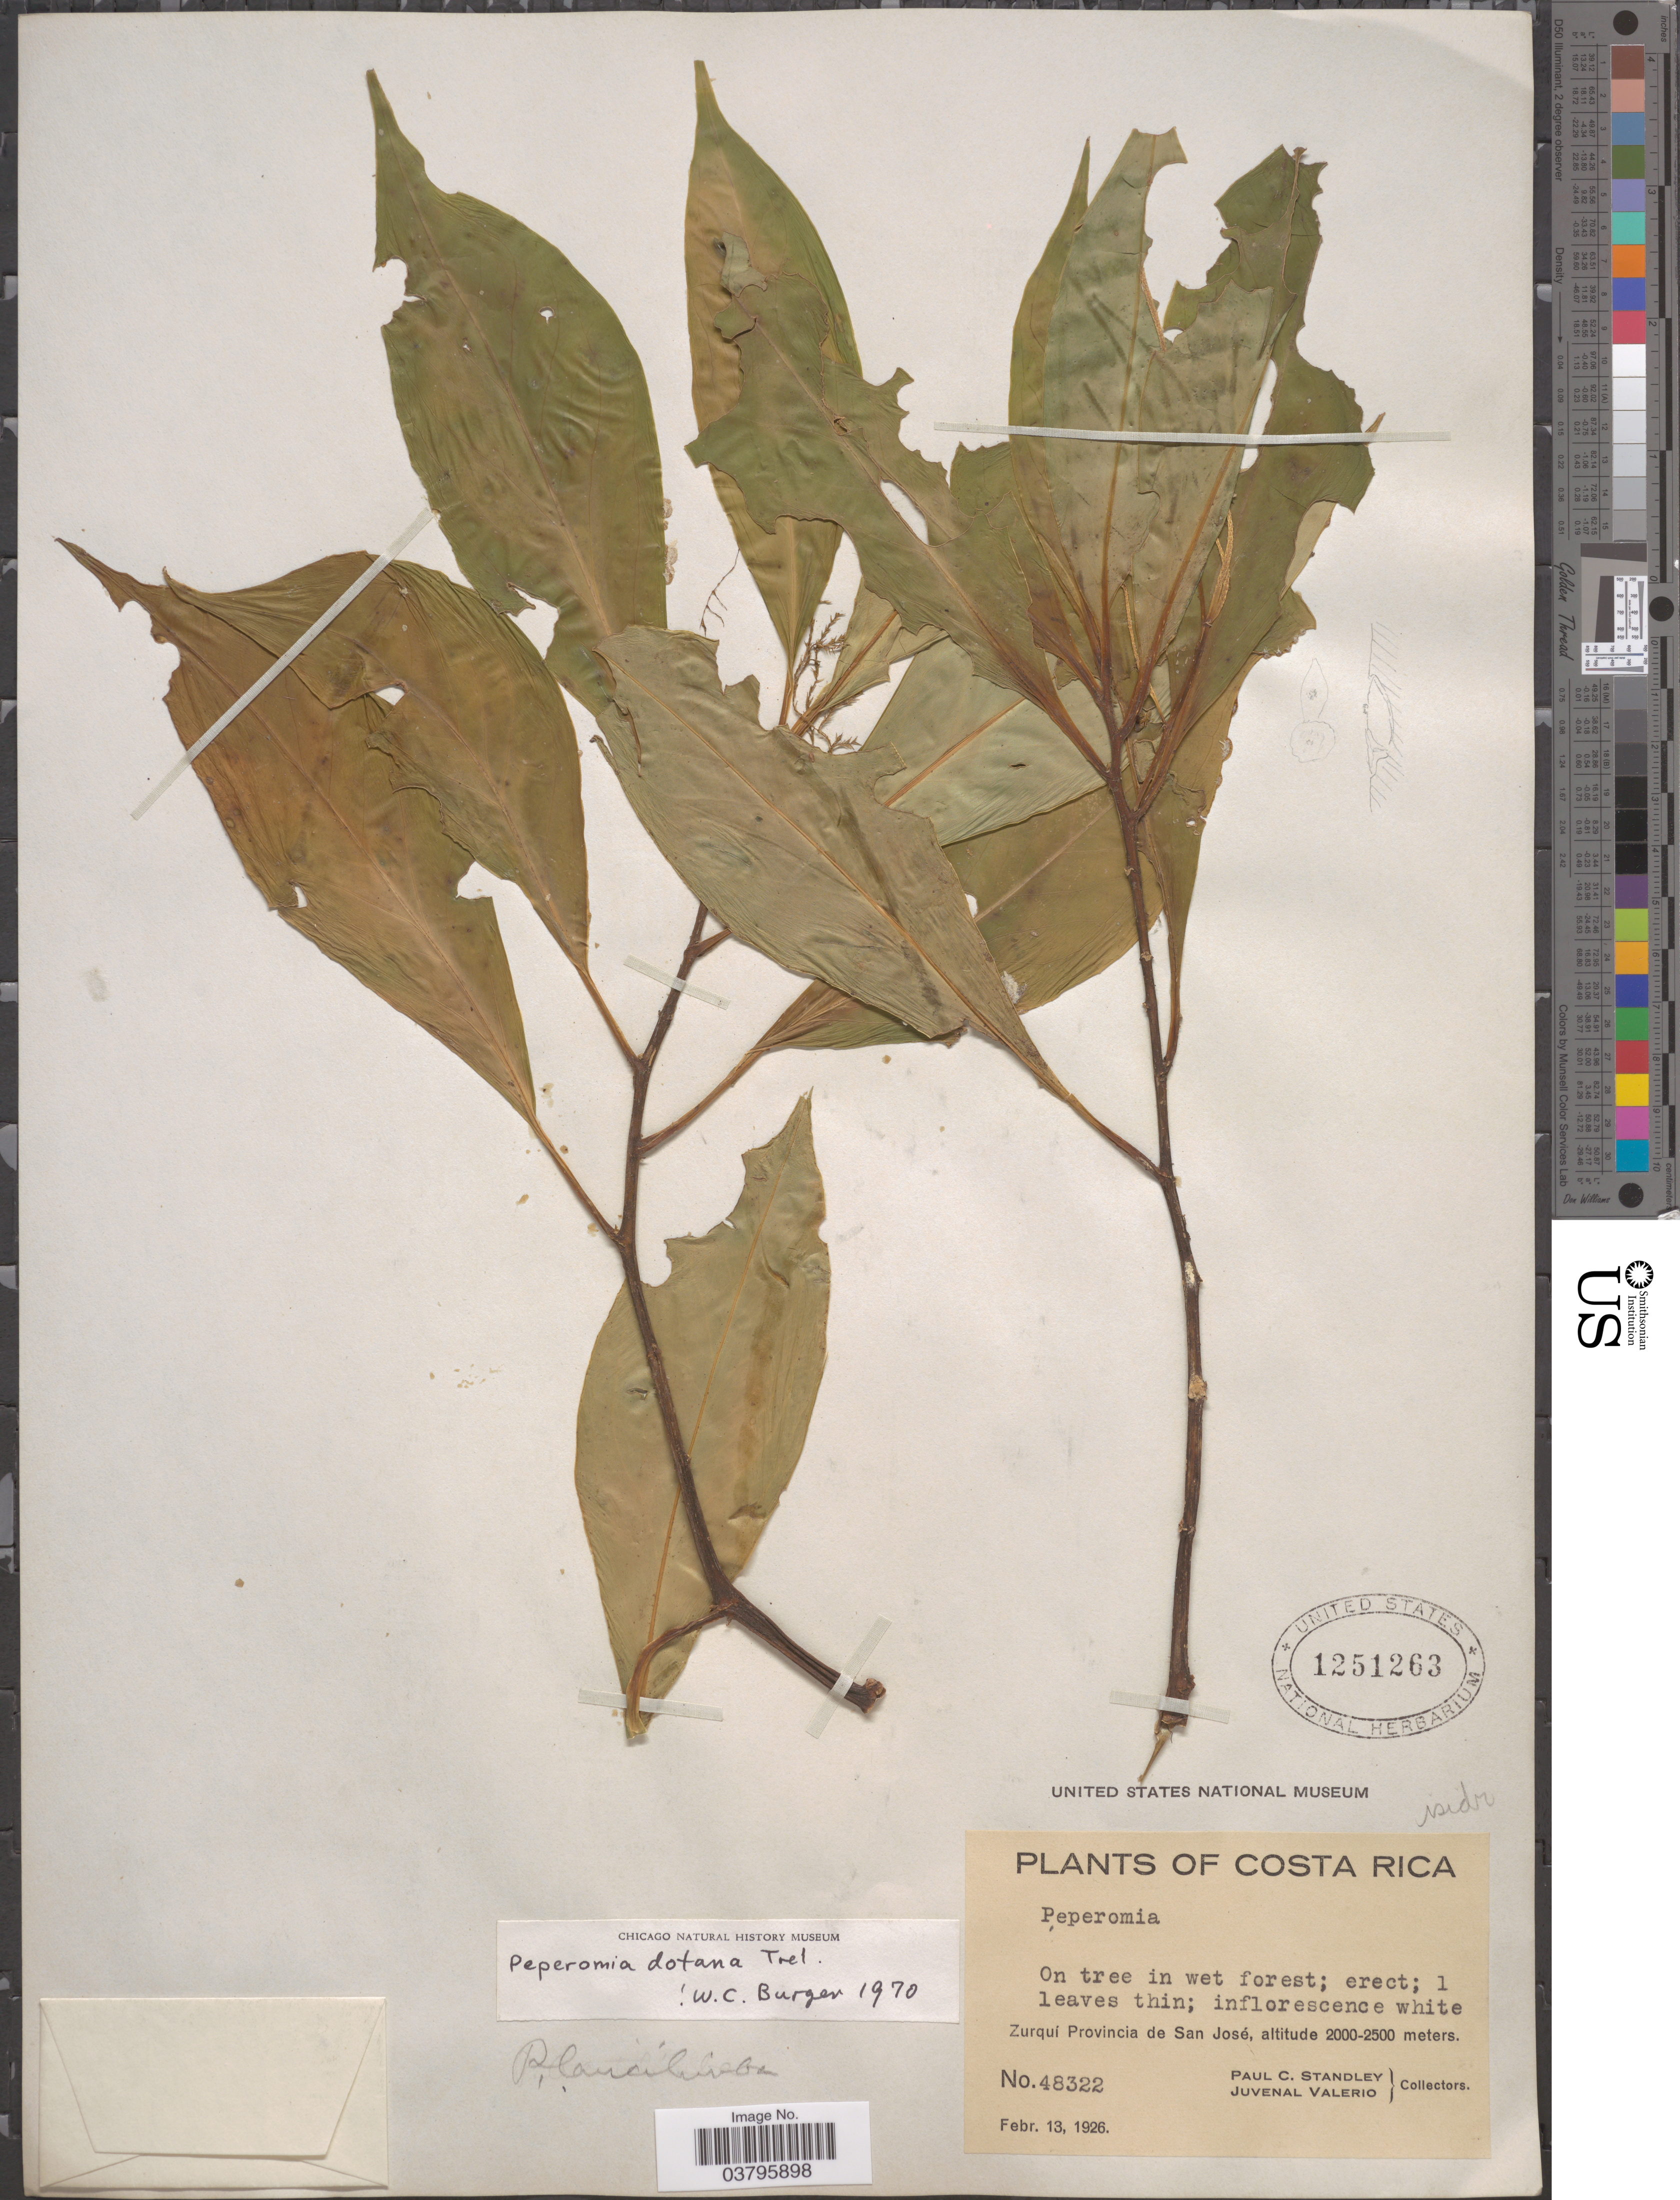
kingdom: Plantae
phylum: Tracheophyta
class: Magnoliopsida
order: Piperales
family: Piperaceae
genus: Peperomia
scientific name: Peperomia dotana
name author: Trel.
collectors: P. C. Standley & J. Valerio R.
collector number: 48322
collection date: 1926-02-23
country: Costa Rica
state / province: San José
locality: Zurquí.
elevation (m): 2000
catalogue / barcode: US 1251263